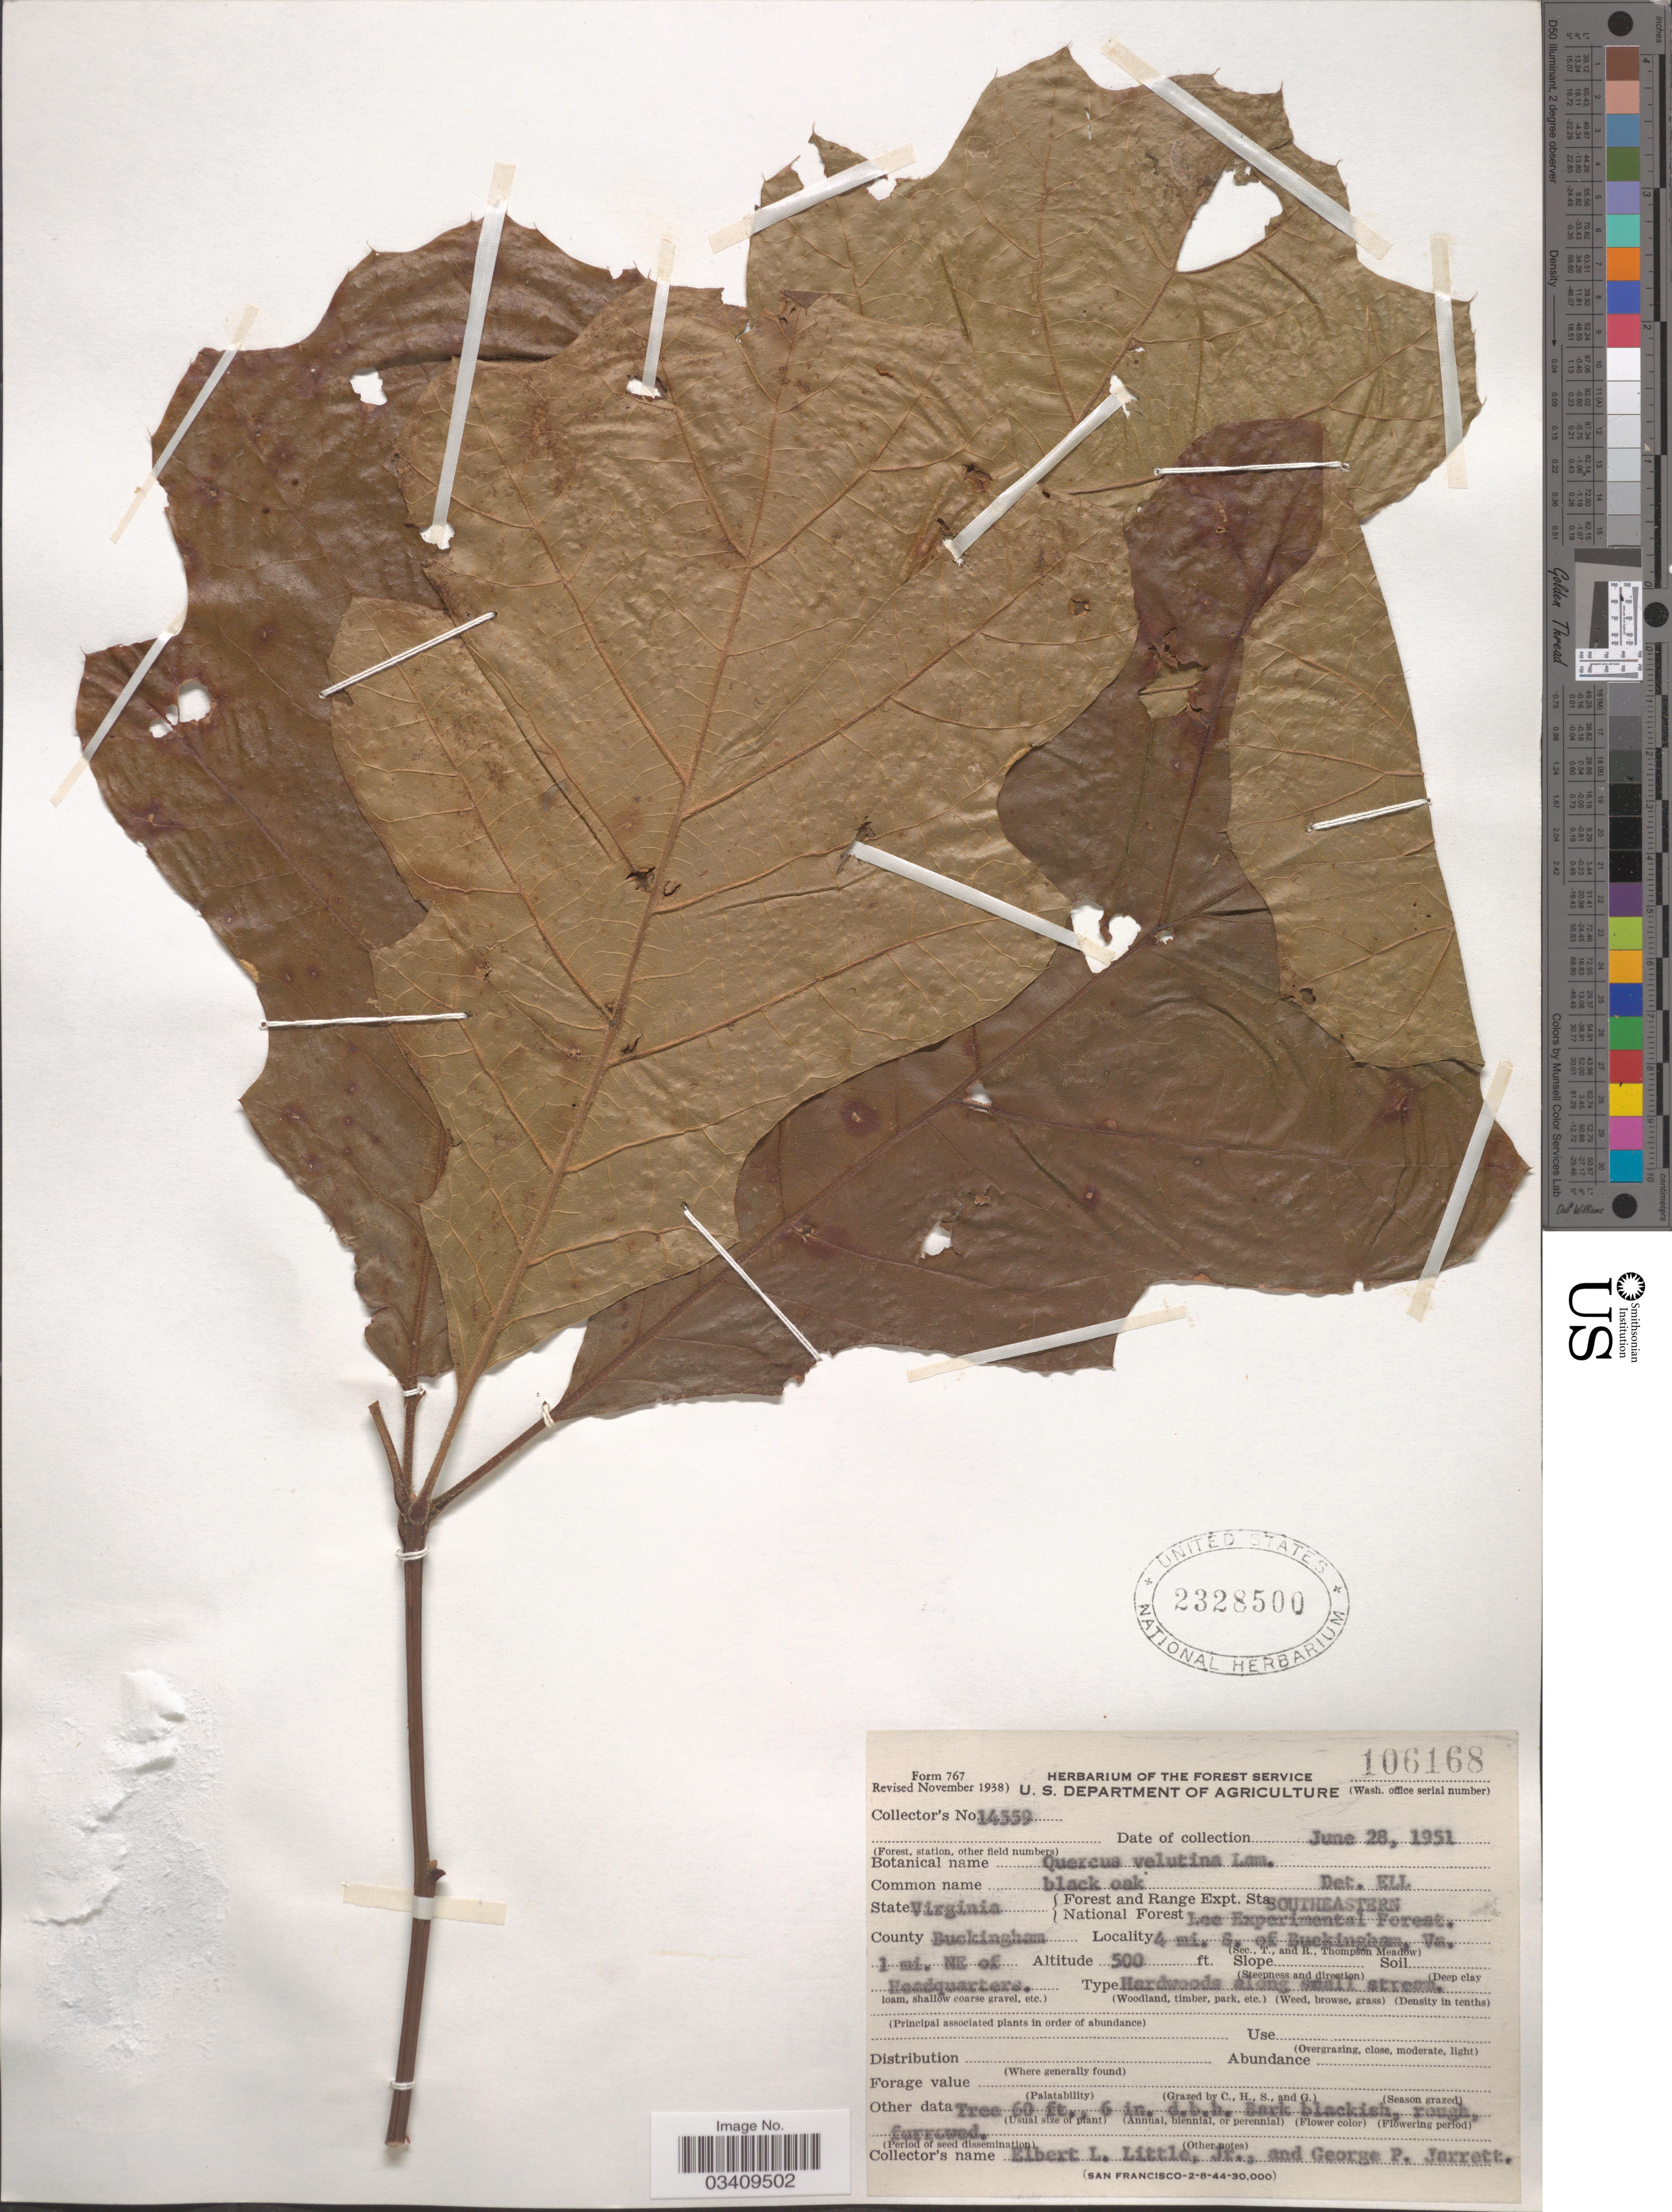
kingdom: Plantae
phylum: Tracheophyta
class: Magnoliopsida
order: Fagales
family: Fagaceae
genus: Quercus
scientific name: Quercus velutina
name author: Lam.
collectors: E. L. Little & G. Jarrett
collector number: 14559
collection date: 1951-06-28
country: United States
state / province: Virginia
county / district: Buckingham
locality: Forest and Range Expt. Sta Southeastern. National Forest Lee Experimental Forest. County Buckingham. 4 mi. S. of Buckingham, 1 mi. NE of Headquarters.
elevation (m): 152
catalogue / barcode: US 2328500